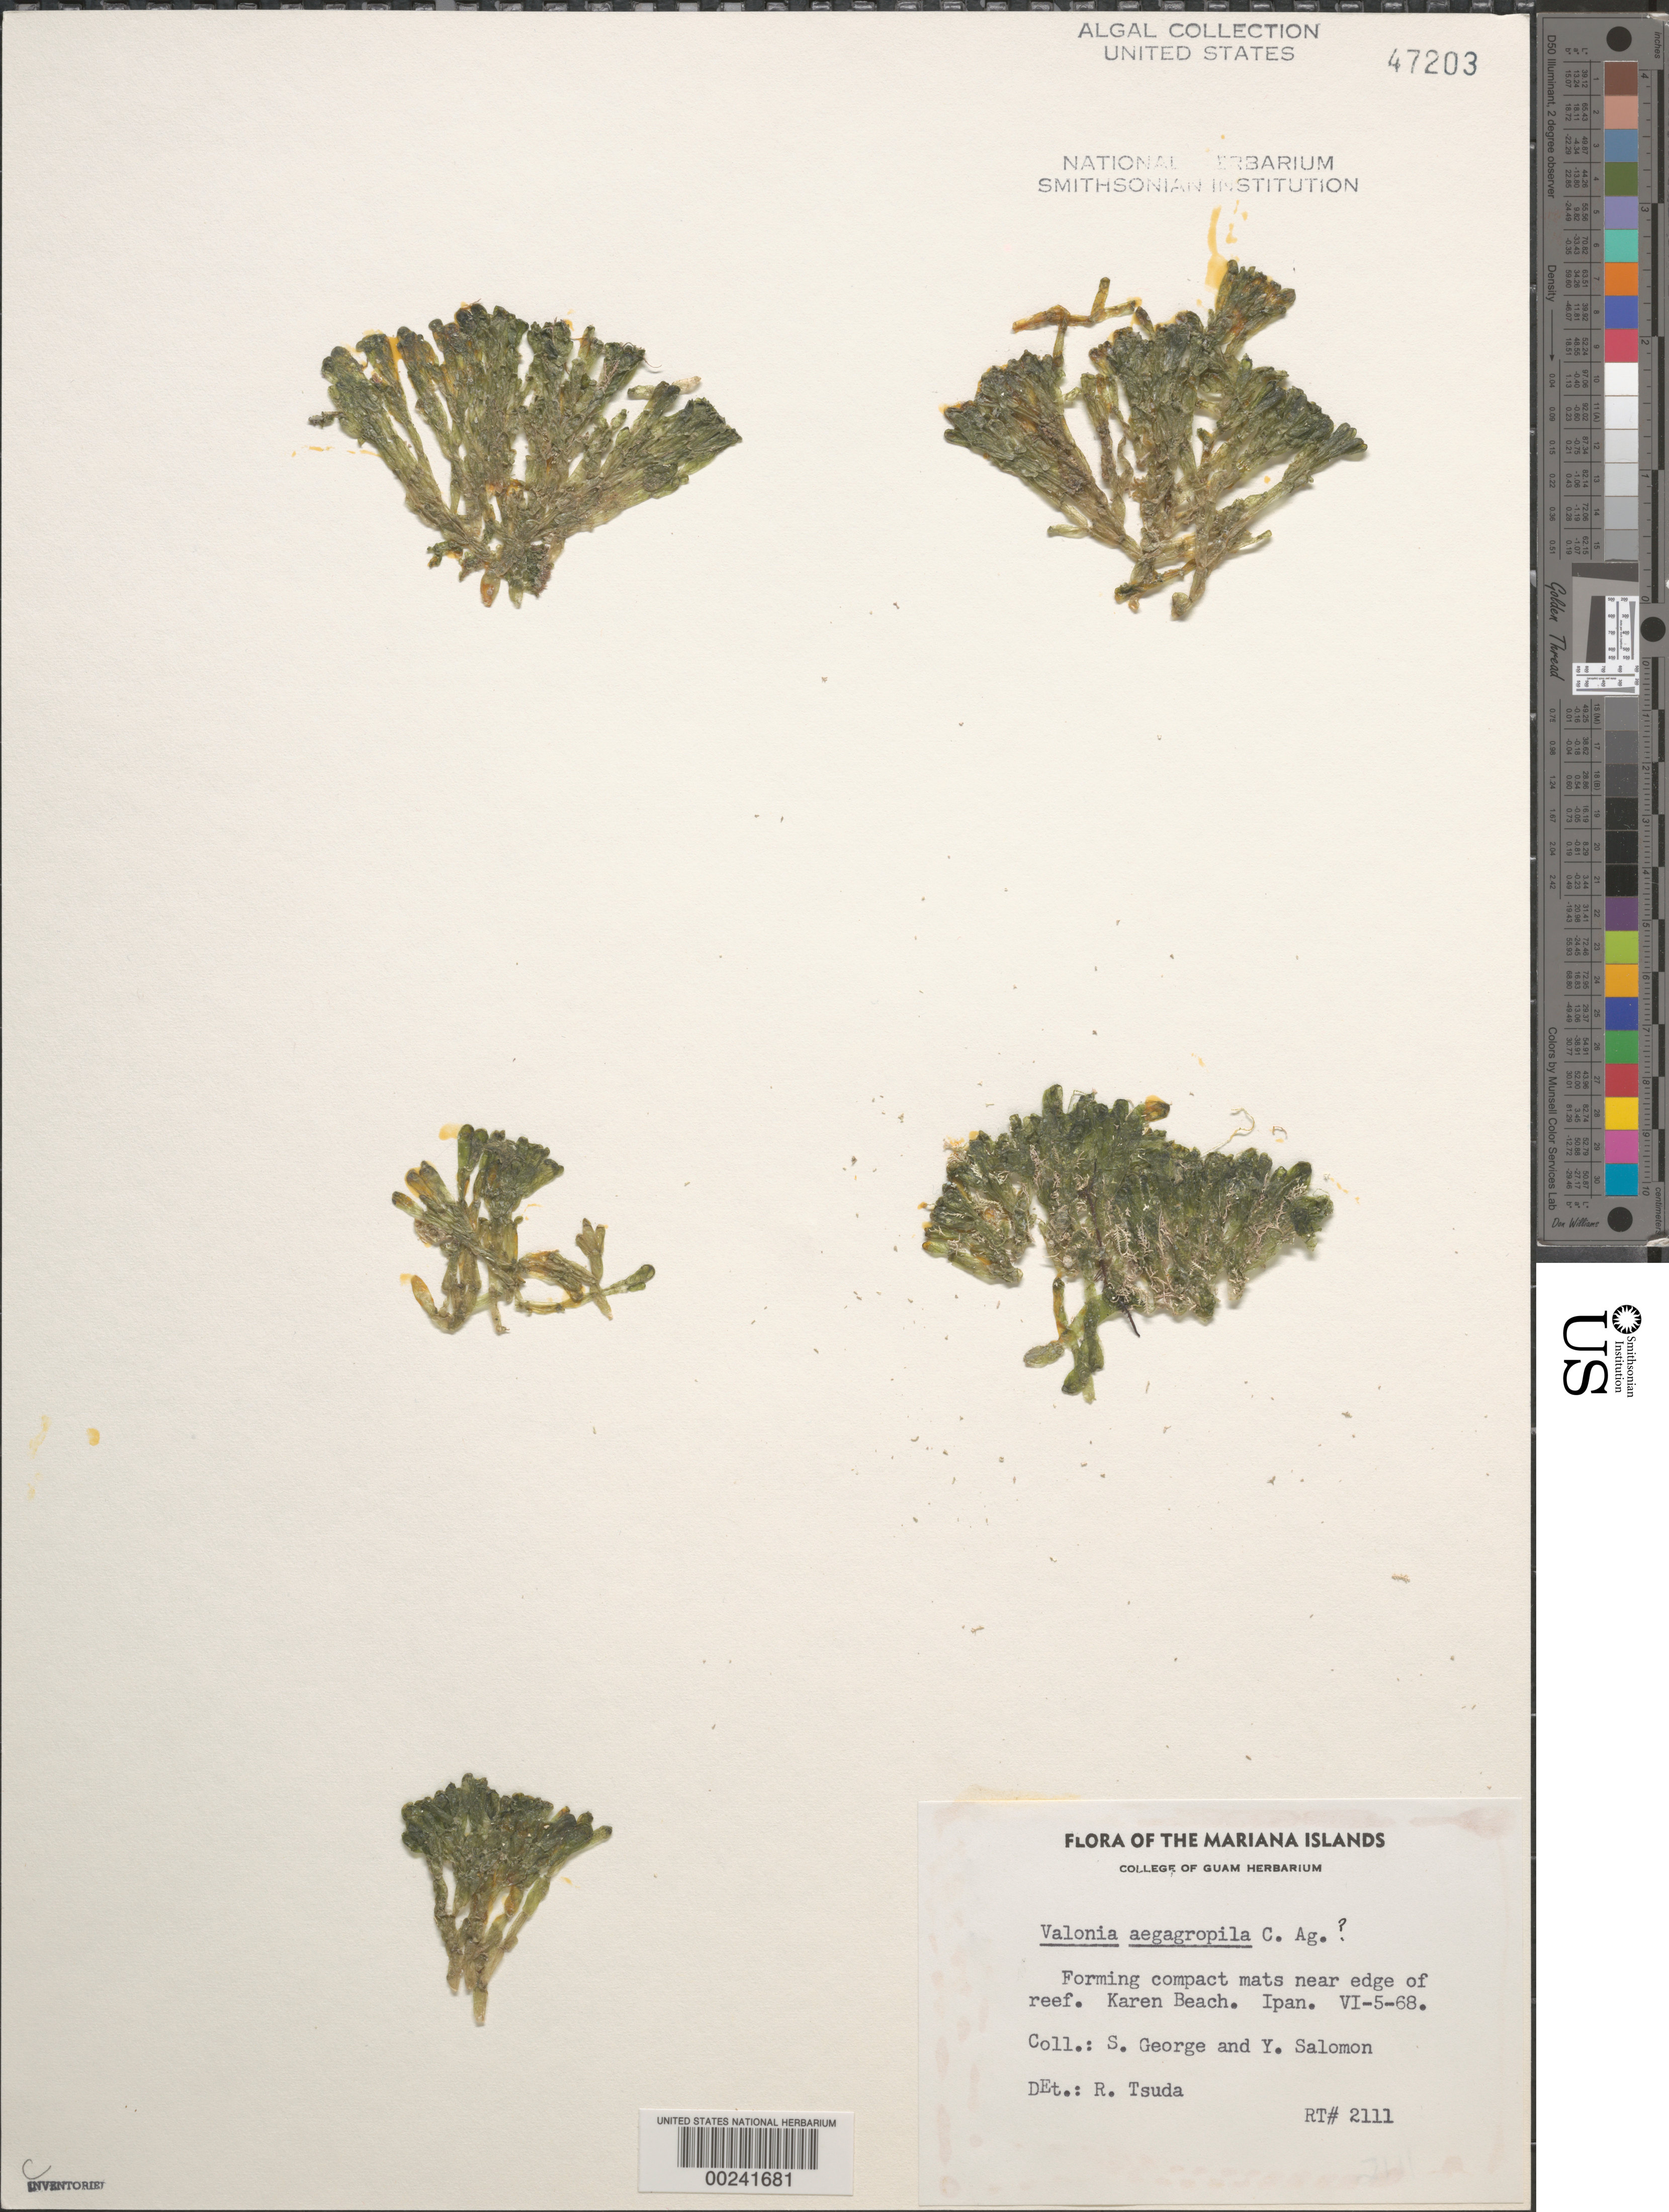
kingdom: Plantae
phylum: Chlorophyta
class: Ulvophyceae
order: Siphonocladales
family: Valoniaceae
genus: Valonia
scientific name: Valonia aegagropila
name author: C. Agardh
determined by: Tsuda, R. T.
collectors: S. George & Y. Salomon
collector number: Rt 2111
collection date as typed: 05 Jun 1968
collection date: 1968-06-05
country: Guam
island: Guam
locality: Karen Beach, Ipan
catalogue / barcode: US 47203